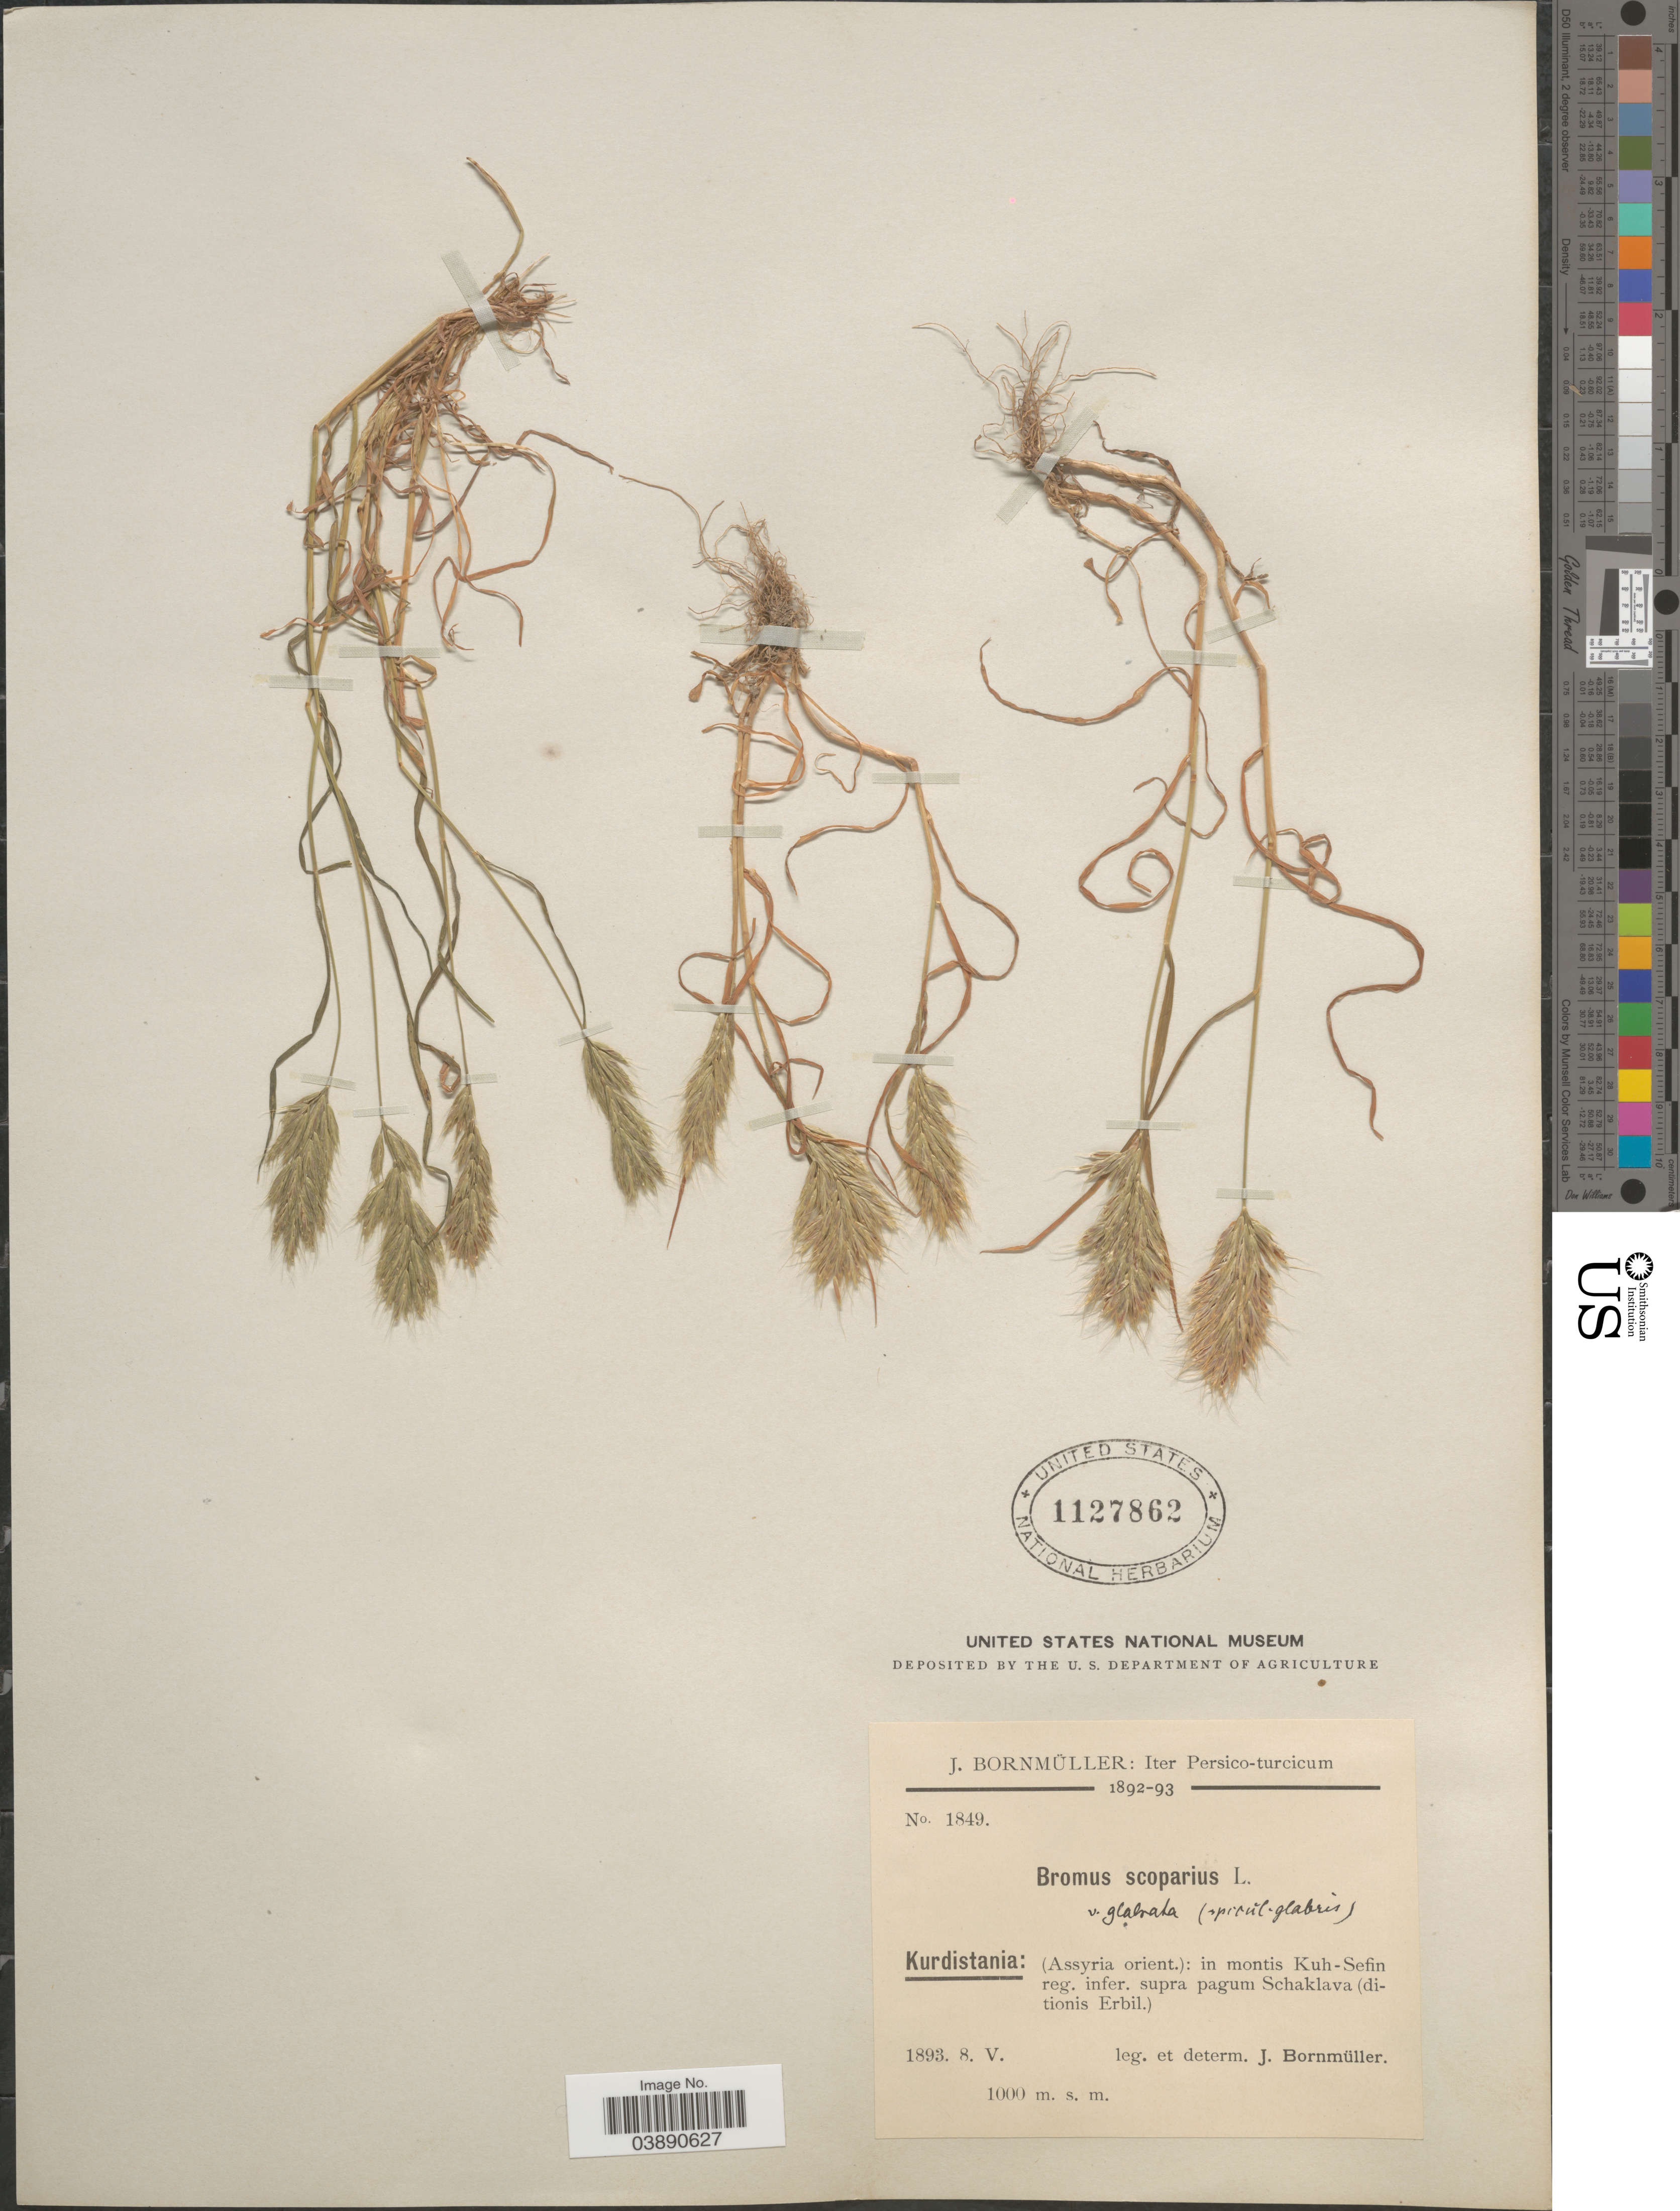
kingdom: Plantae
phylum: Tracheophyta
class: Liliopsida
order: Poales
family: Poaceae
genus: Bromus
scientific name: Bromus scoparius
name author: L.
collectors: J. Bornmüller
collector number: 1849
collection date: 1893-05-08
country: Iran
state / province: Kurdistan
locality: Iter Persico-turcicum 1892-93. Kurdistania: (Assyria orient.): in montis Kuh-Sefin reg. infer. supra pagum Schaklava (ditionis Erbil.).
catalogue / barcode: US 1127862